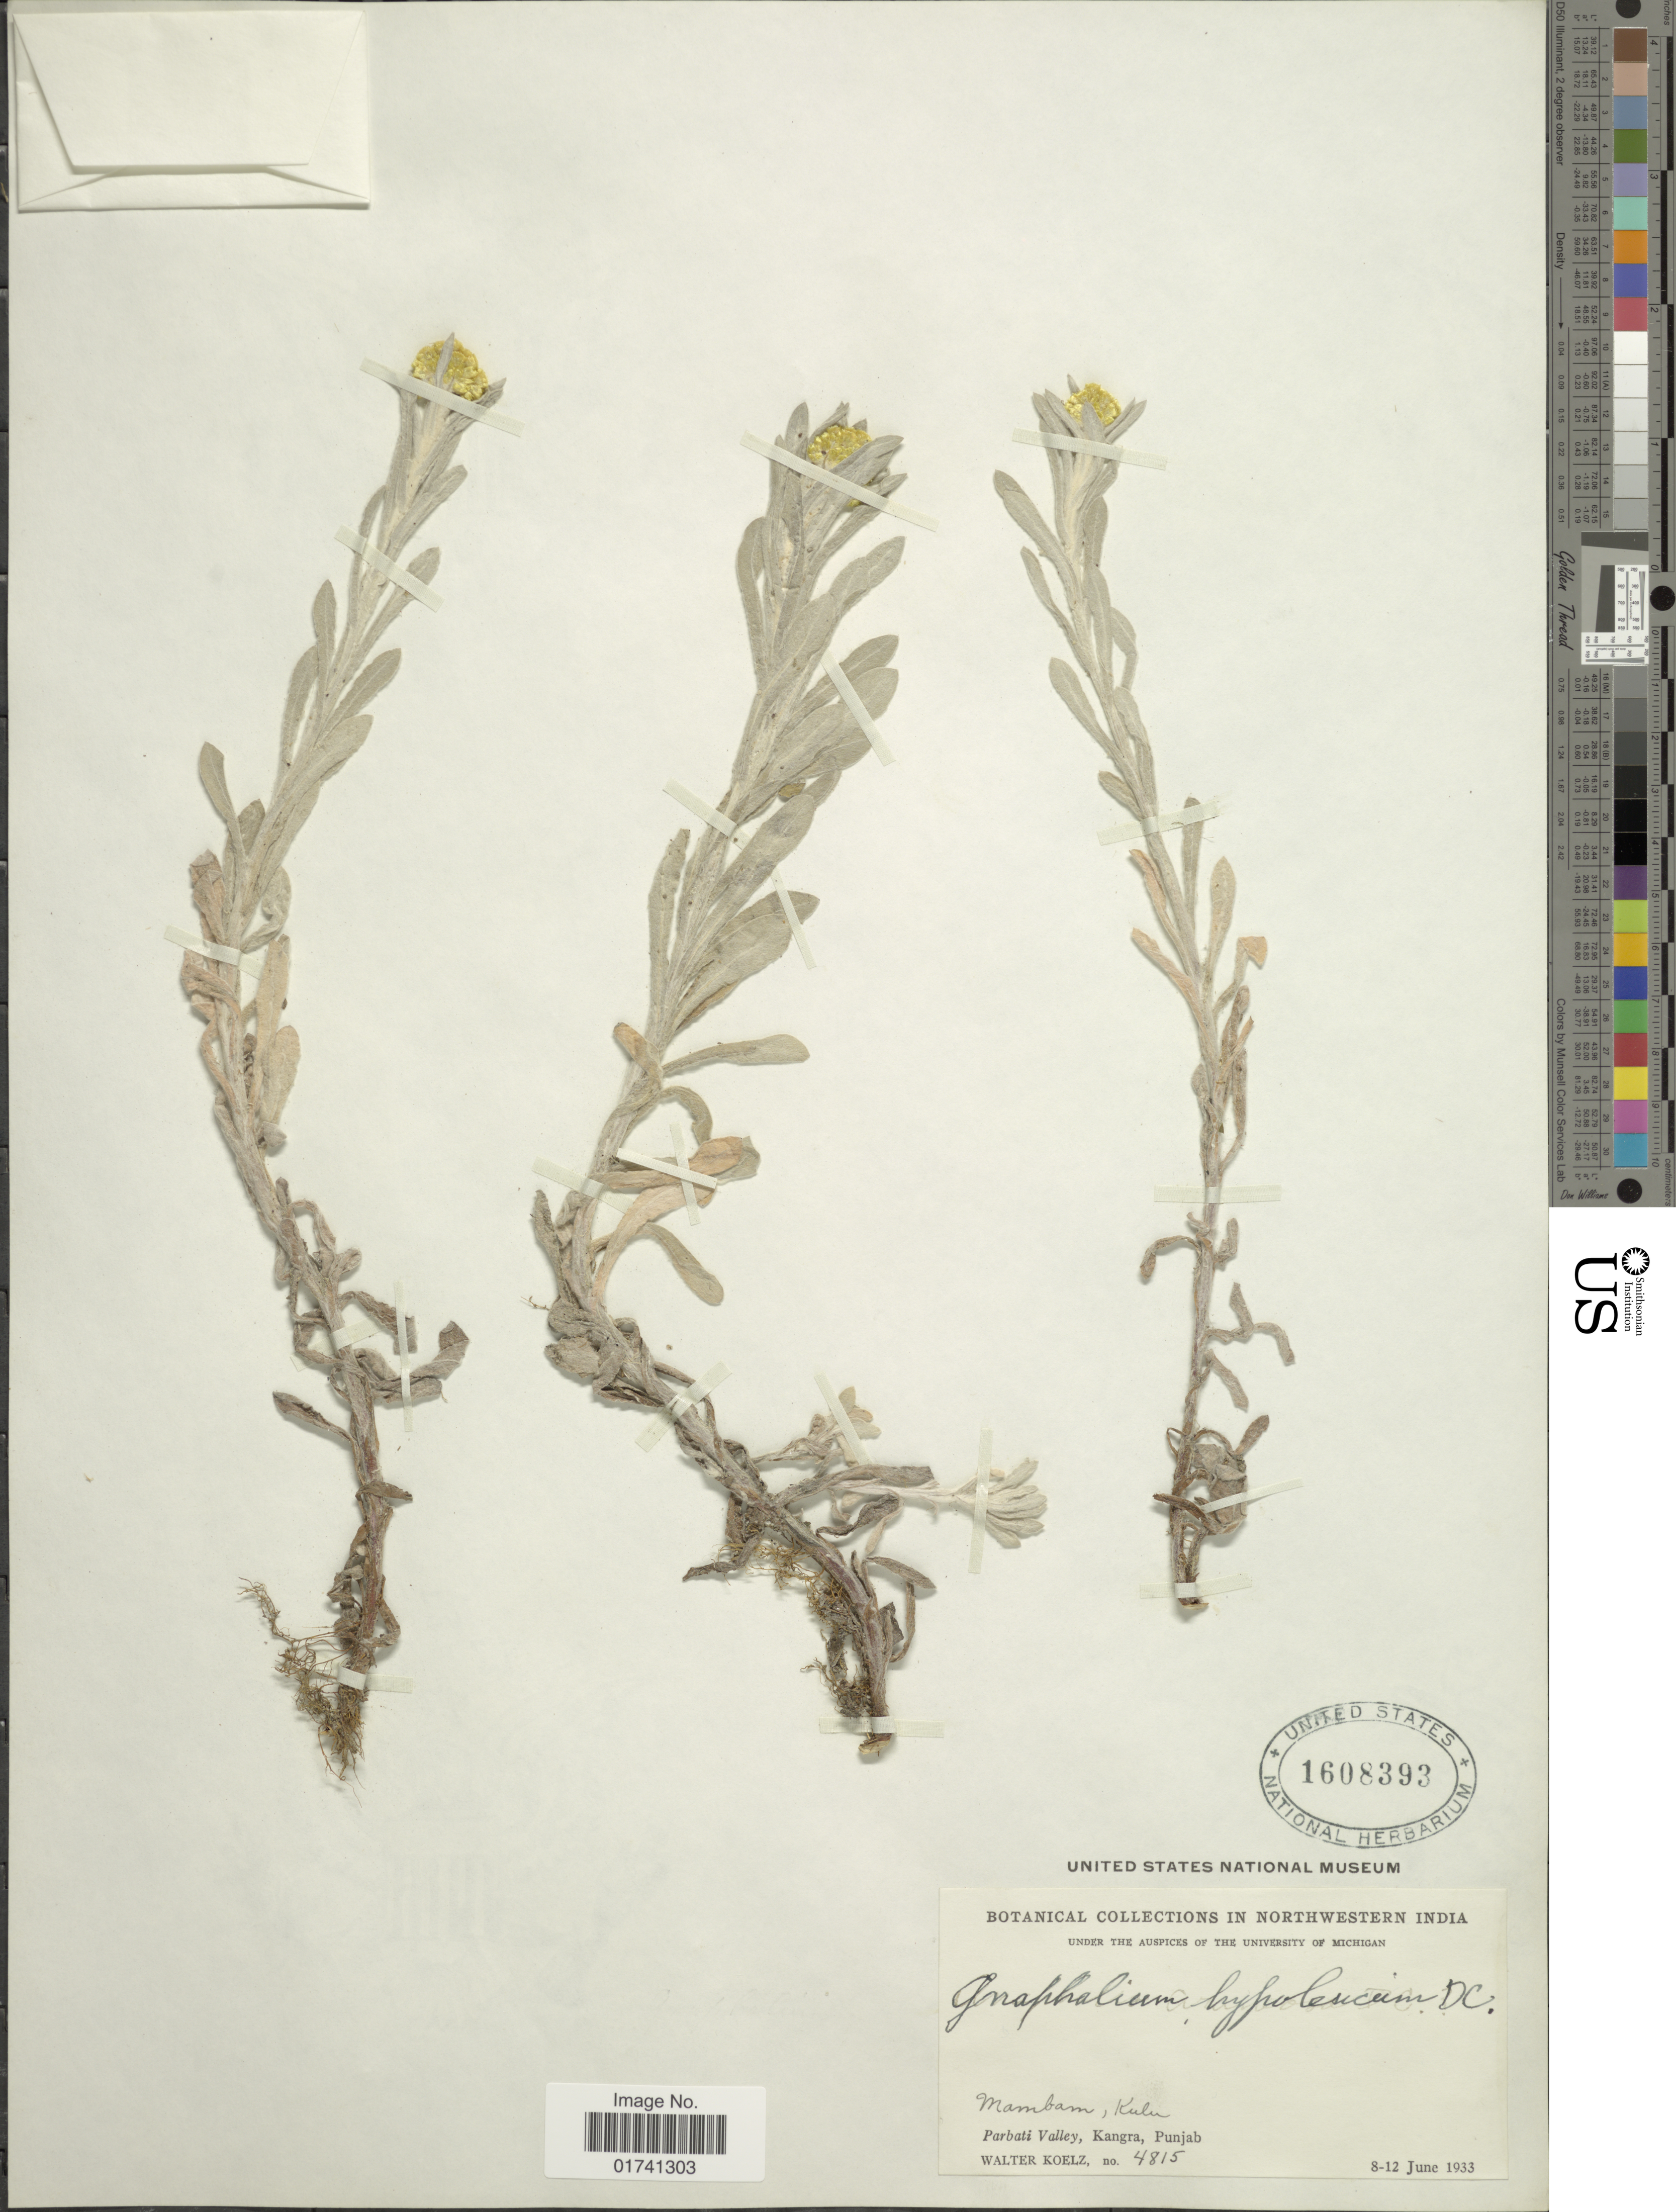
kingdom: Plantae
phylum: Tracheophyta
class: Magnoliopsida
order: Asterales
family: Asteraceae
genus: Laphangium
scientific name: Laphangium luteoalbum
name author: (L.) Tzvelev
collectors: W. N. Koelz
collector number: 4815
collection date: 1933-06-08/1933-06-12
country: India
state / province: Himachal Pradesh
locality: Northwestern India, Mambam, Kulu, Parbati Valley, Kangra.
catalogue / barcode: US 1608393